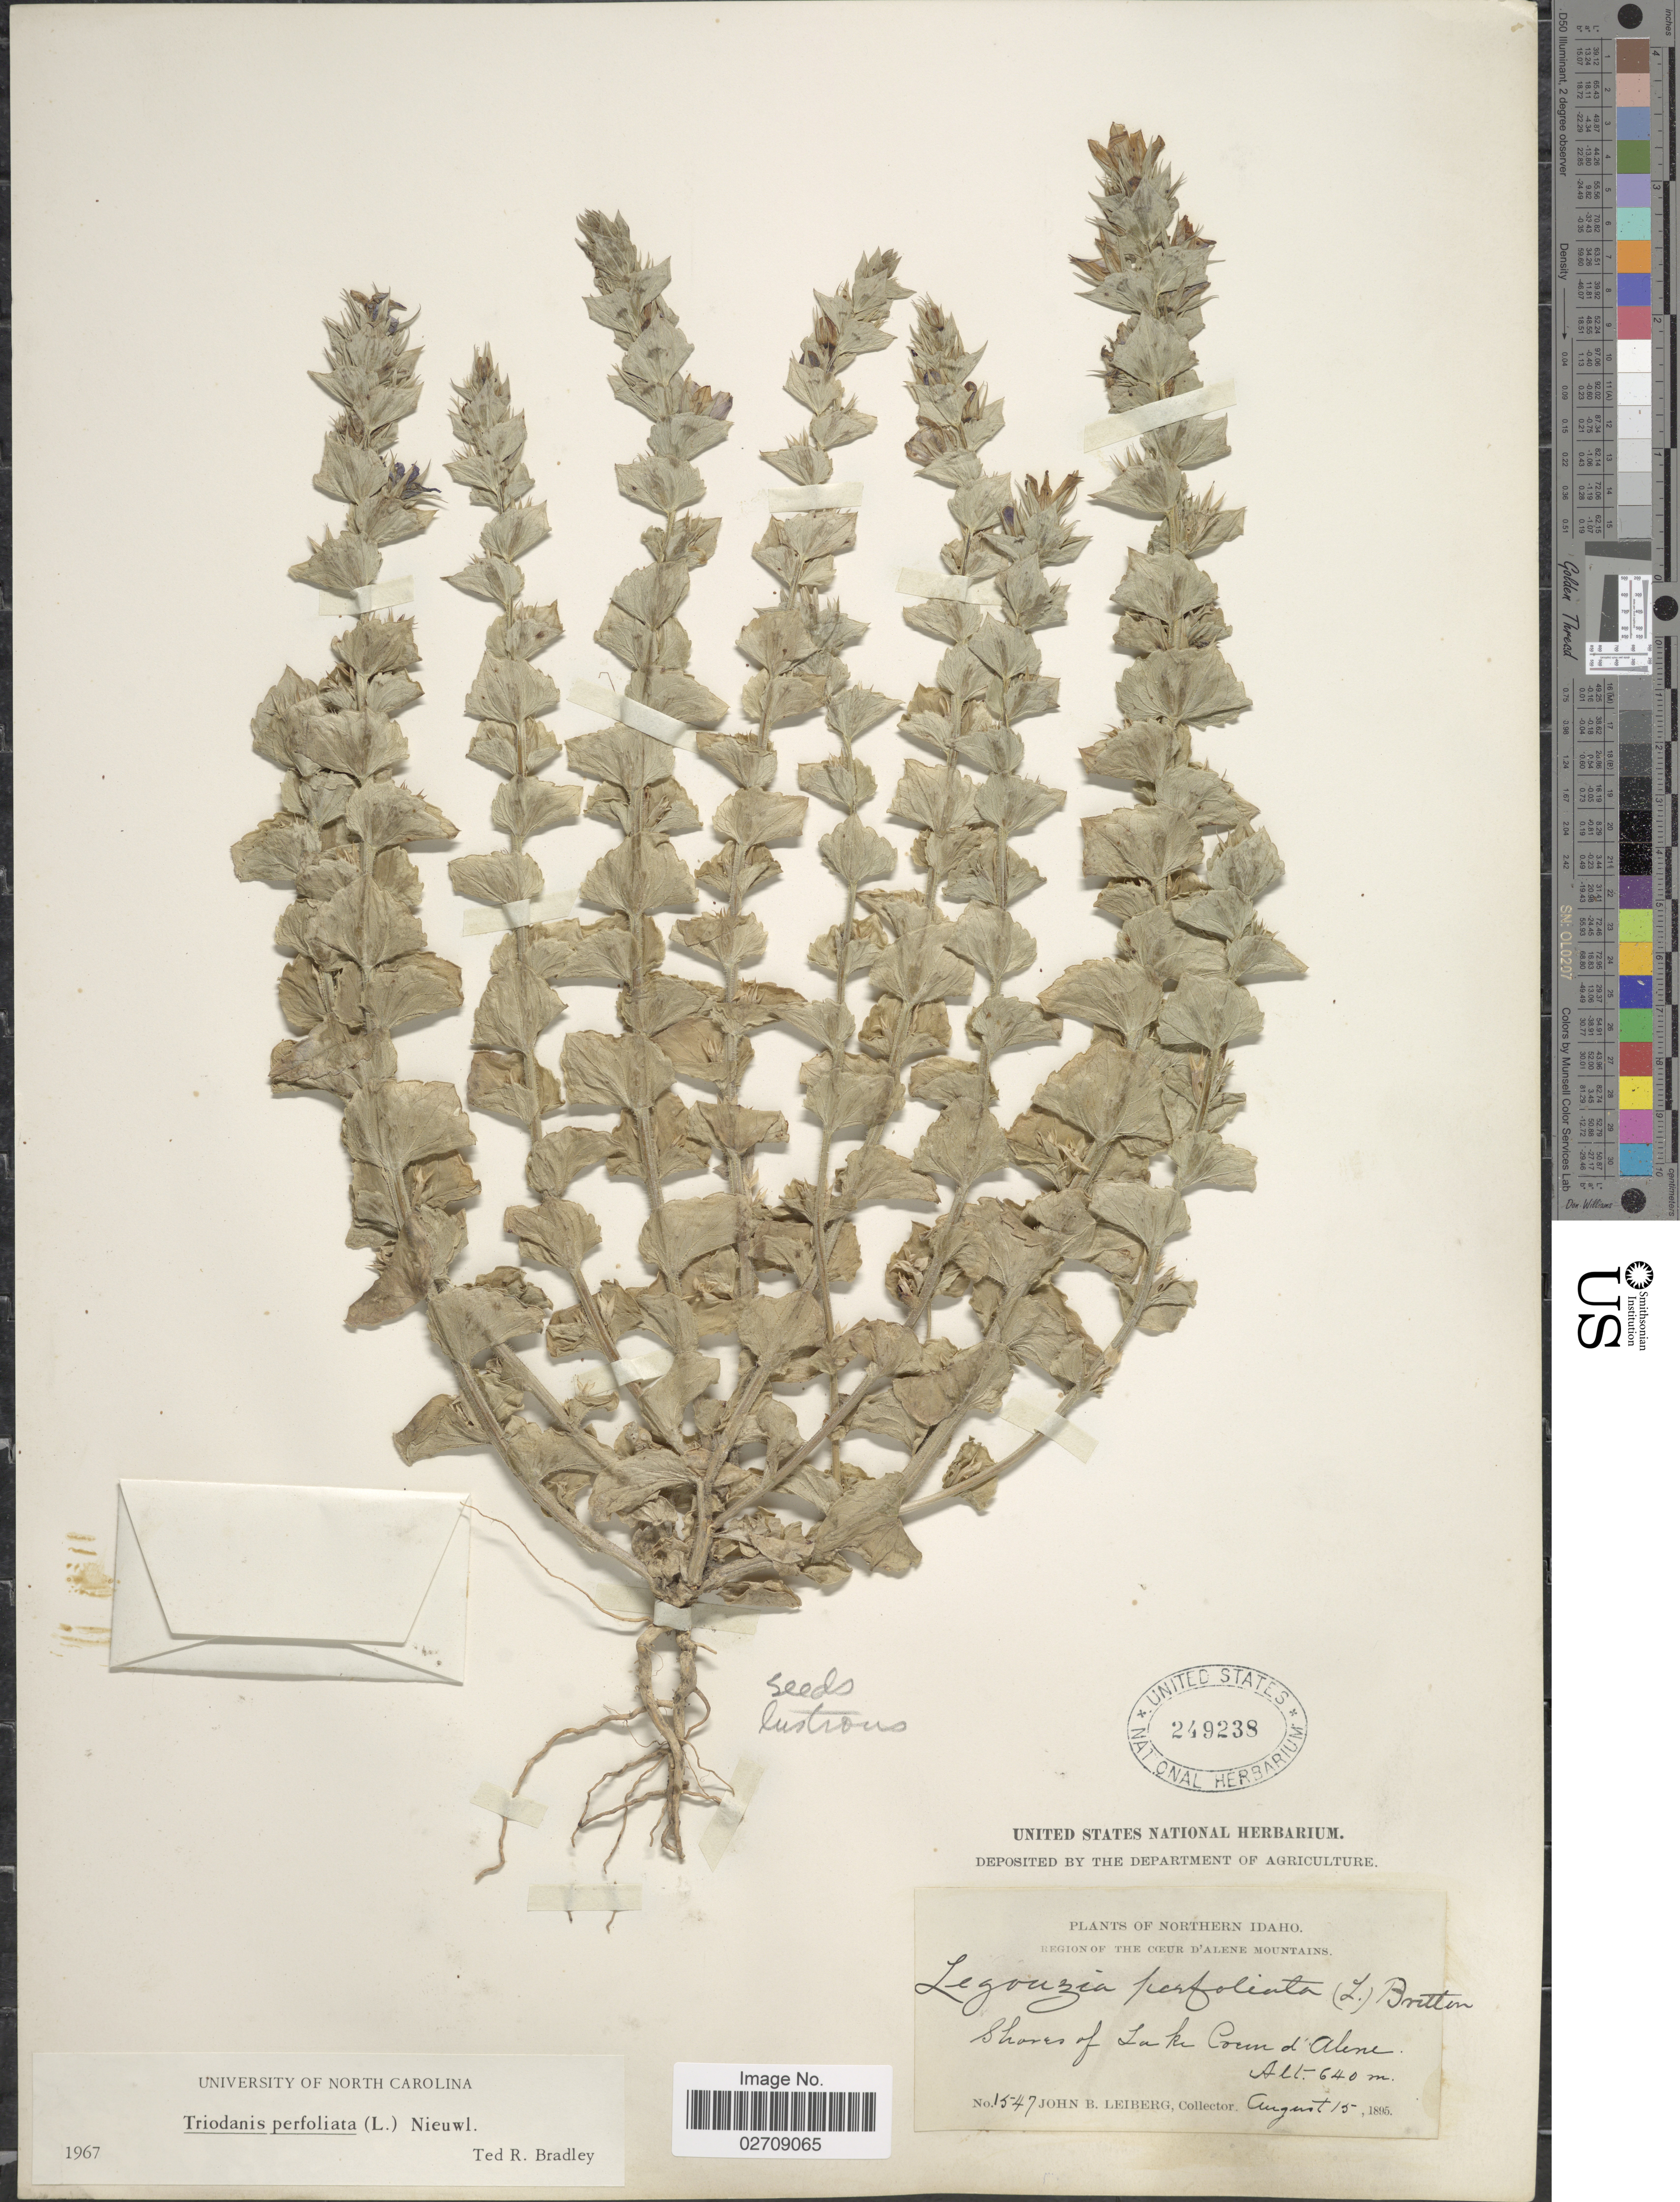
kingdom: Plantae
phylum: Tracheophyta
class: Magnoliopsida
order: Asterales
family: Campanulaceae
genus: Triodanis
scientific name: Triodanis perfoliata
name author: (L.) Nieuwl.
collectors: J. B. Leiberg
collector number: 1547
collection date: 1895-08-15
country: United States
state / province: Idaho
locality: Northern Idaho. Shores of Lake Corn d'Elene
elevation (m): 640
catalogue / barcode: US 249238